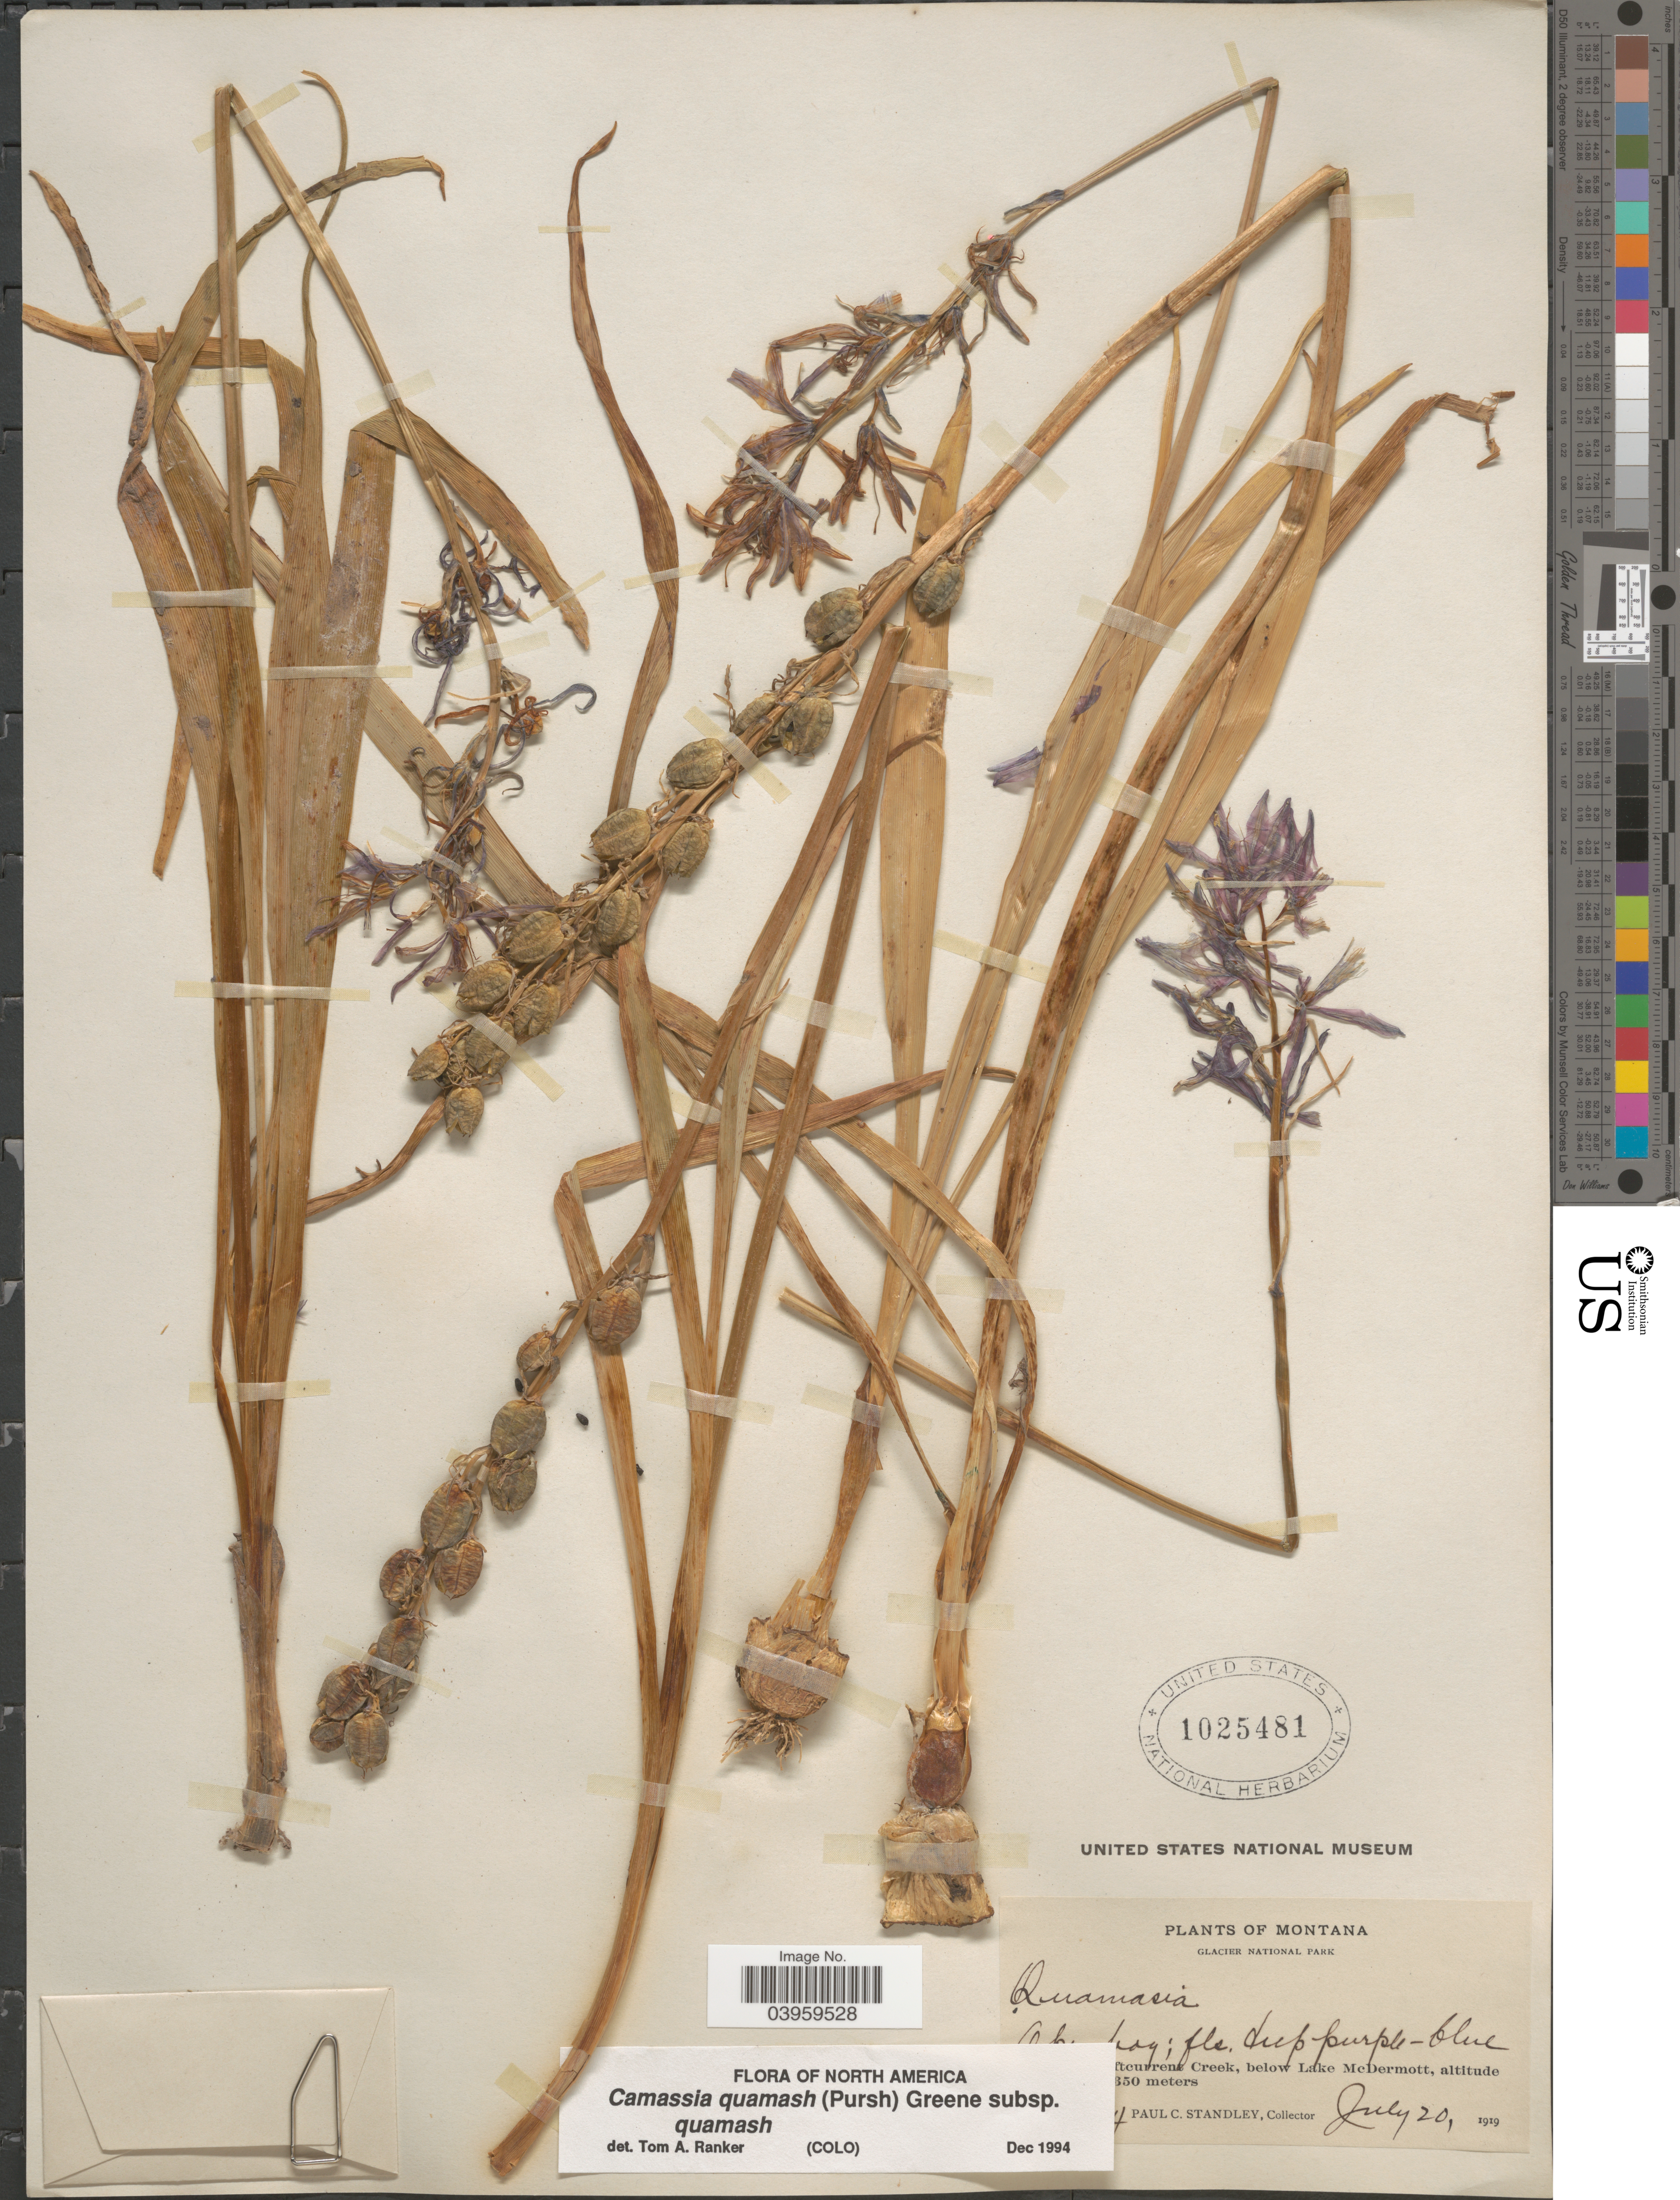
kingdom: Plantae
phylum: Tracheophyta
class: Liliopsida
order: Asparagales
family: Asparagaceae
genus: Camassia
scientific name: Camassia quamash subsp. quamash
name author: (Pursh) Greene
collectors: P. C. Standley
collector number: !4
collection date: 1919-07-20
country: United States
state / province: Montana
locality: Glacier National Park. [illegible text]currens Creek, below Lake McDermott.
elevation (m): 350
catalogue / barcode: US 1025481